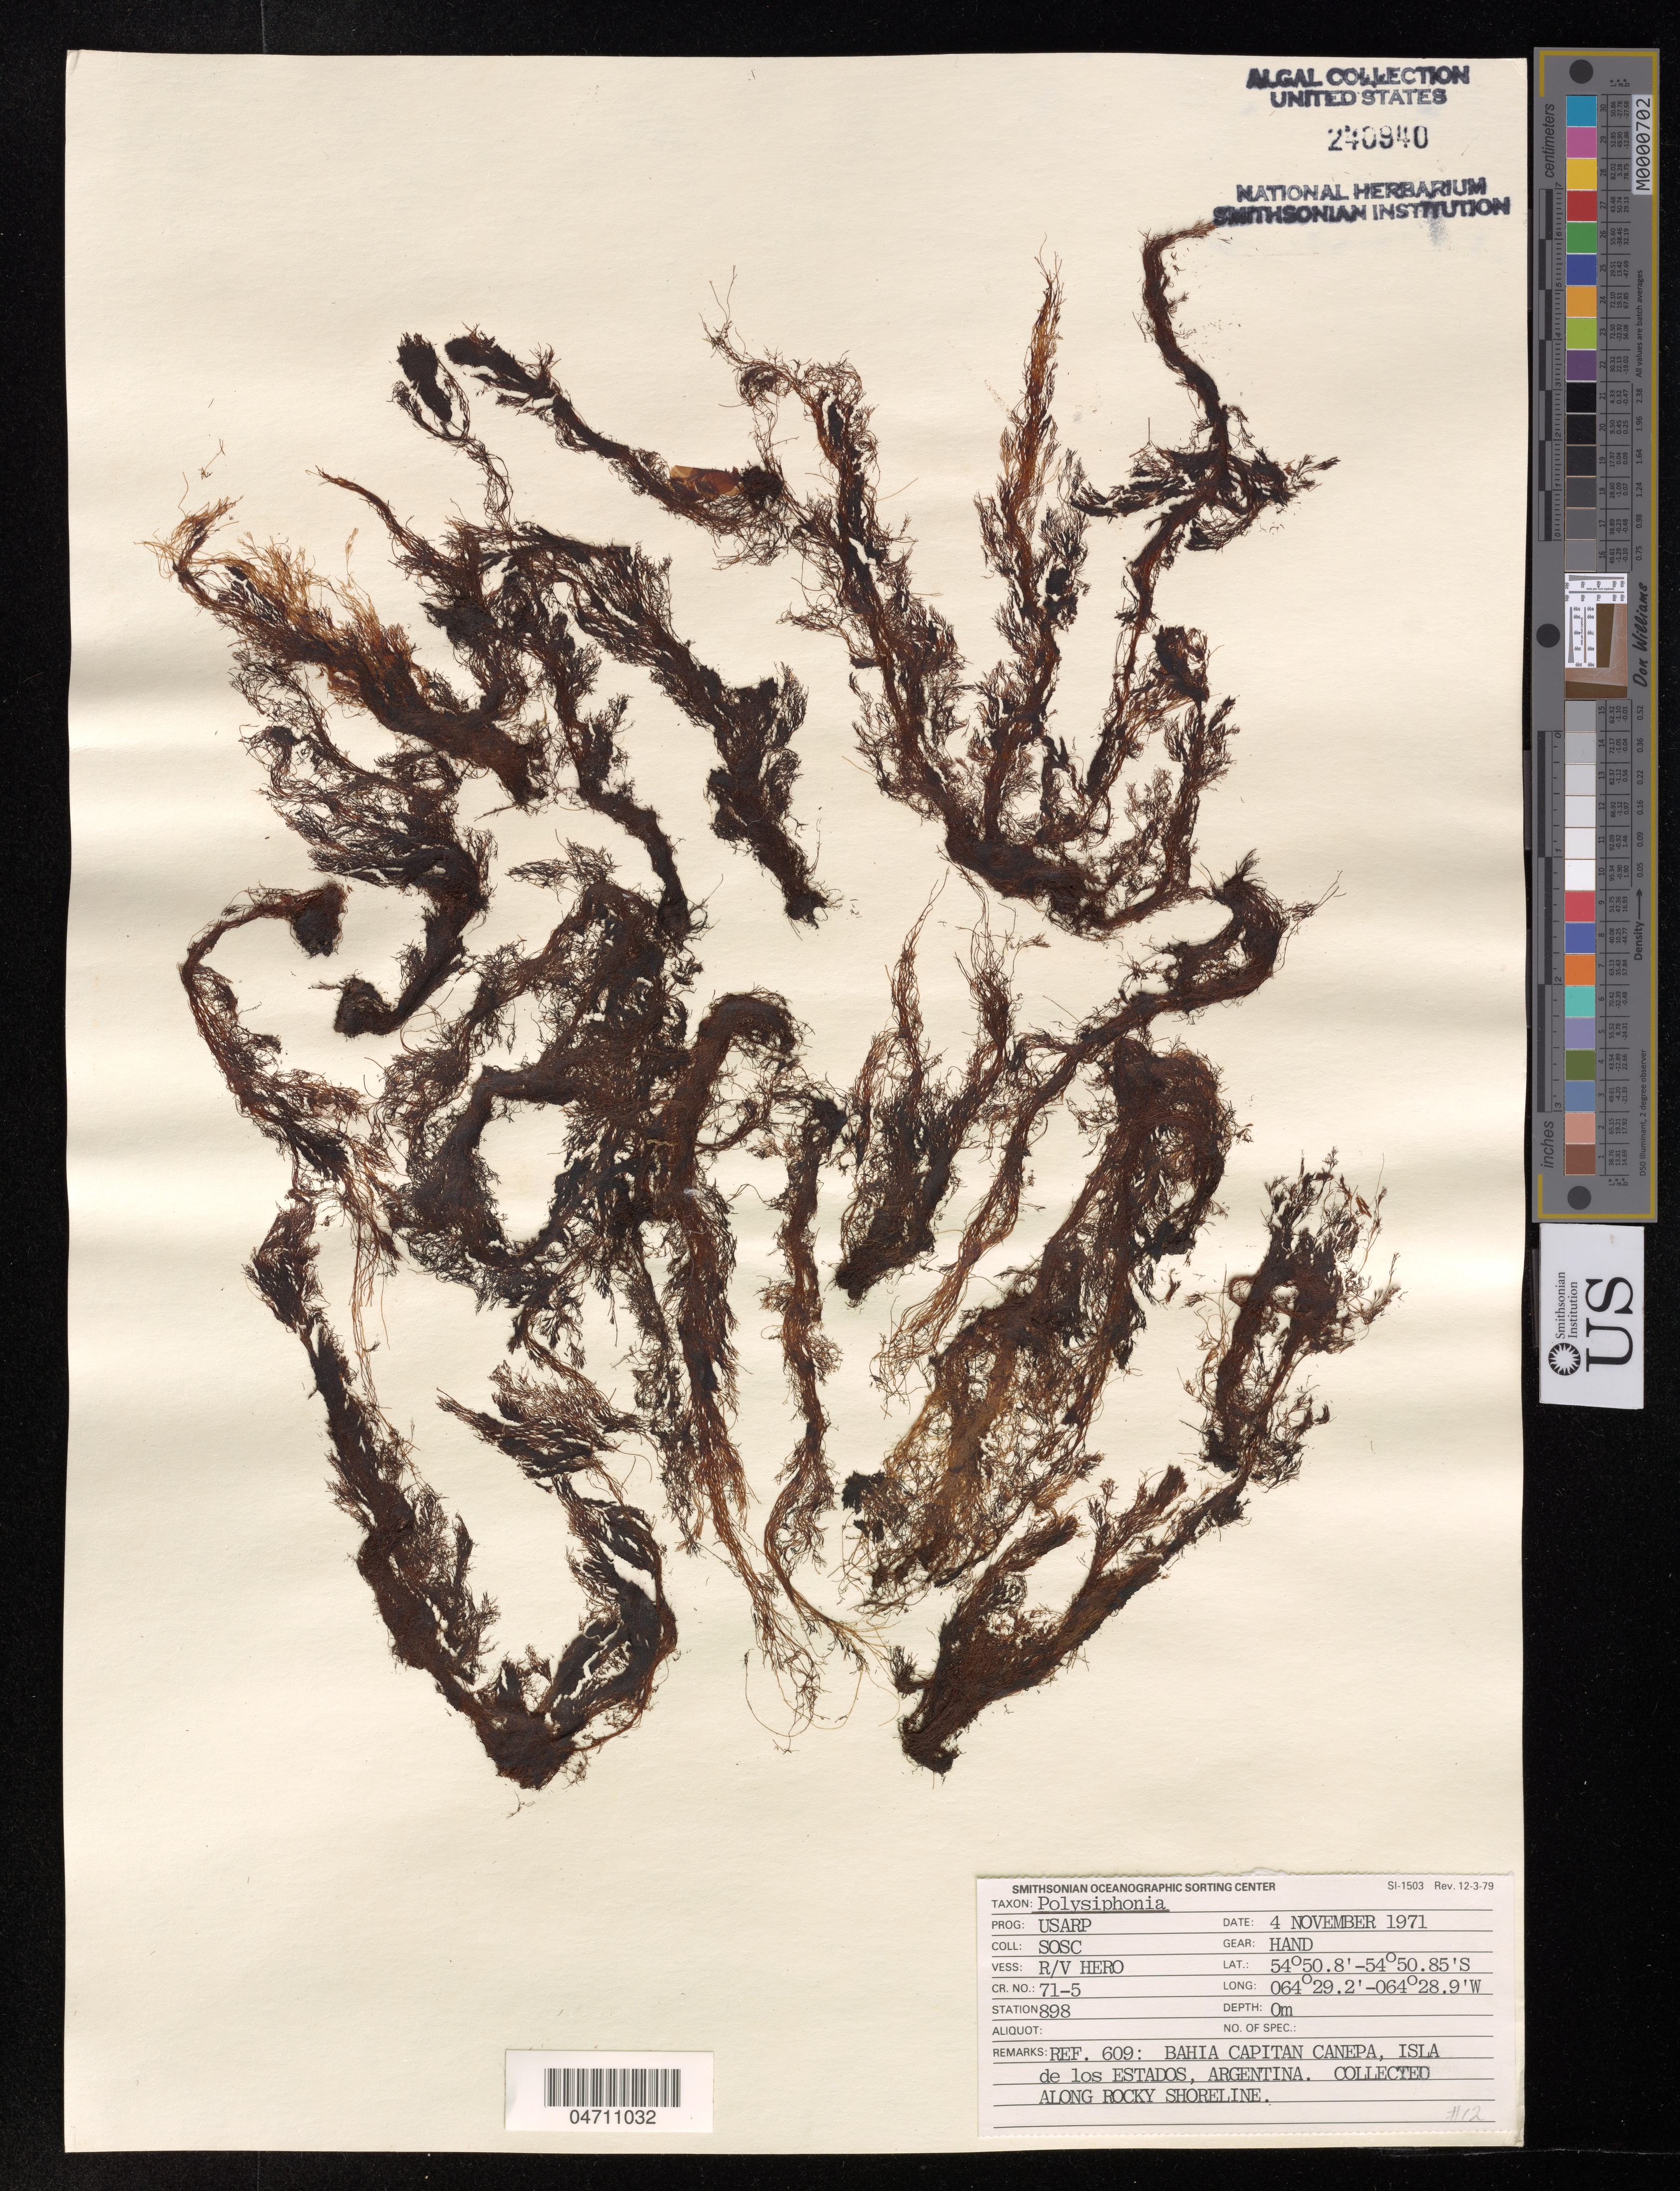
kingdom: Plantae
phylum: Rhodophyta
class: Florideophyceae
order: Ceramiales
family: Rhodomelaceae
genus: Polysiphonia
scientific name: Polysiphonia sp.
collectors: SOSC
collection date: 1971-11-04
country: Argentina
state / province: Tierra del Fuego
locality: Bahia Capitan Canepa, Isla de los Estados, Argentina.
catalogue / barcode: US 240940